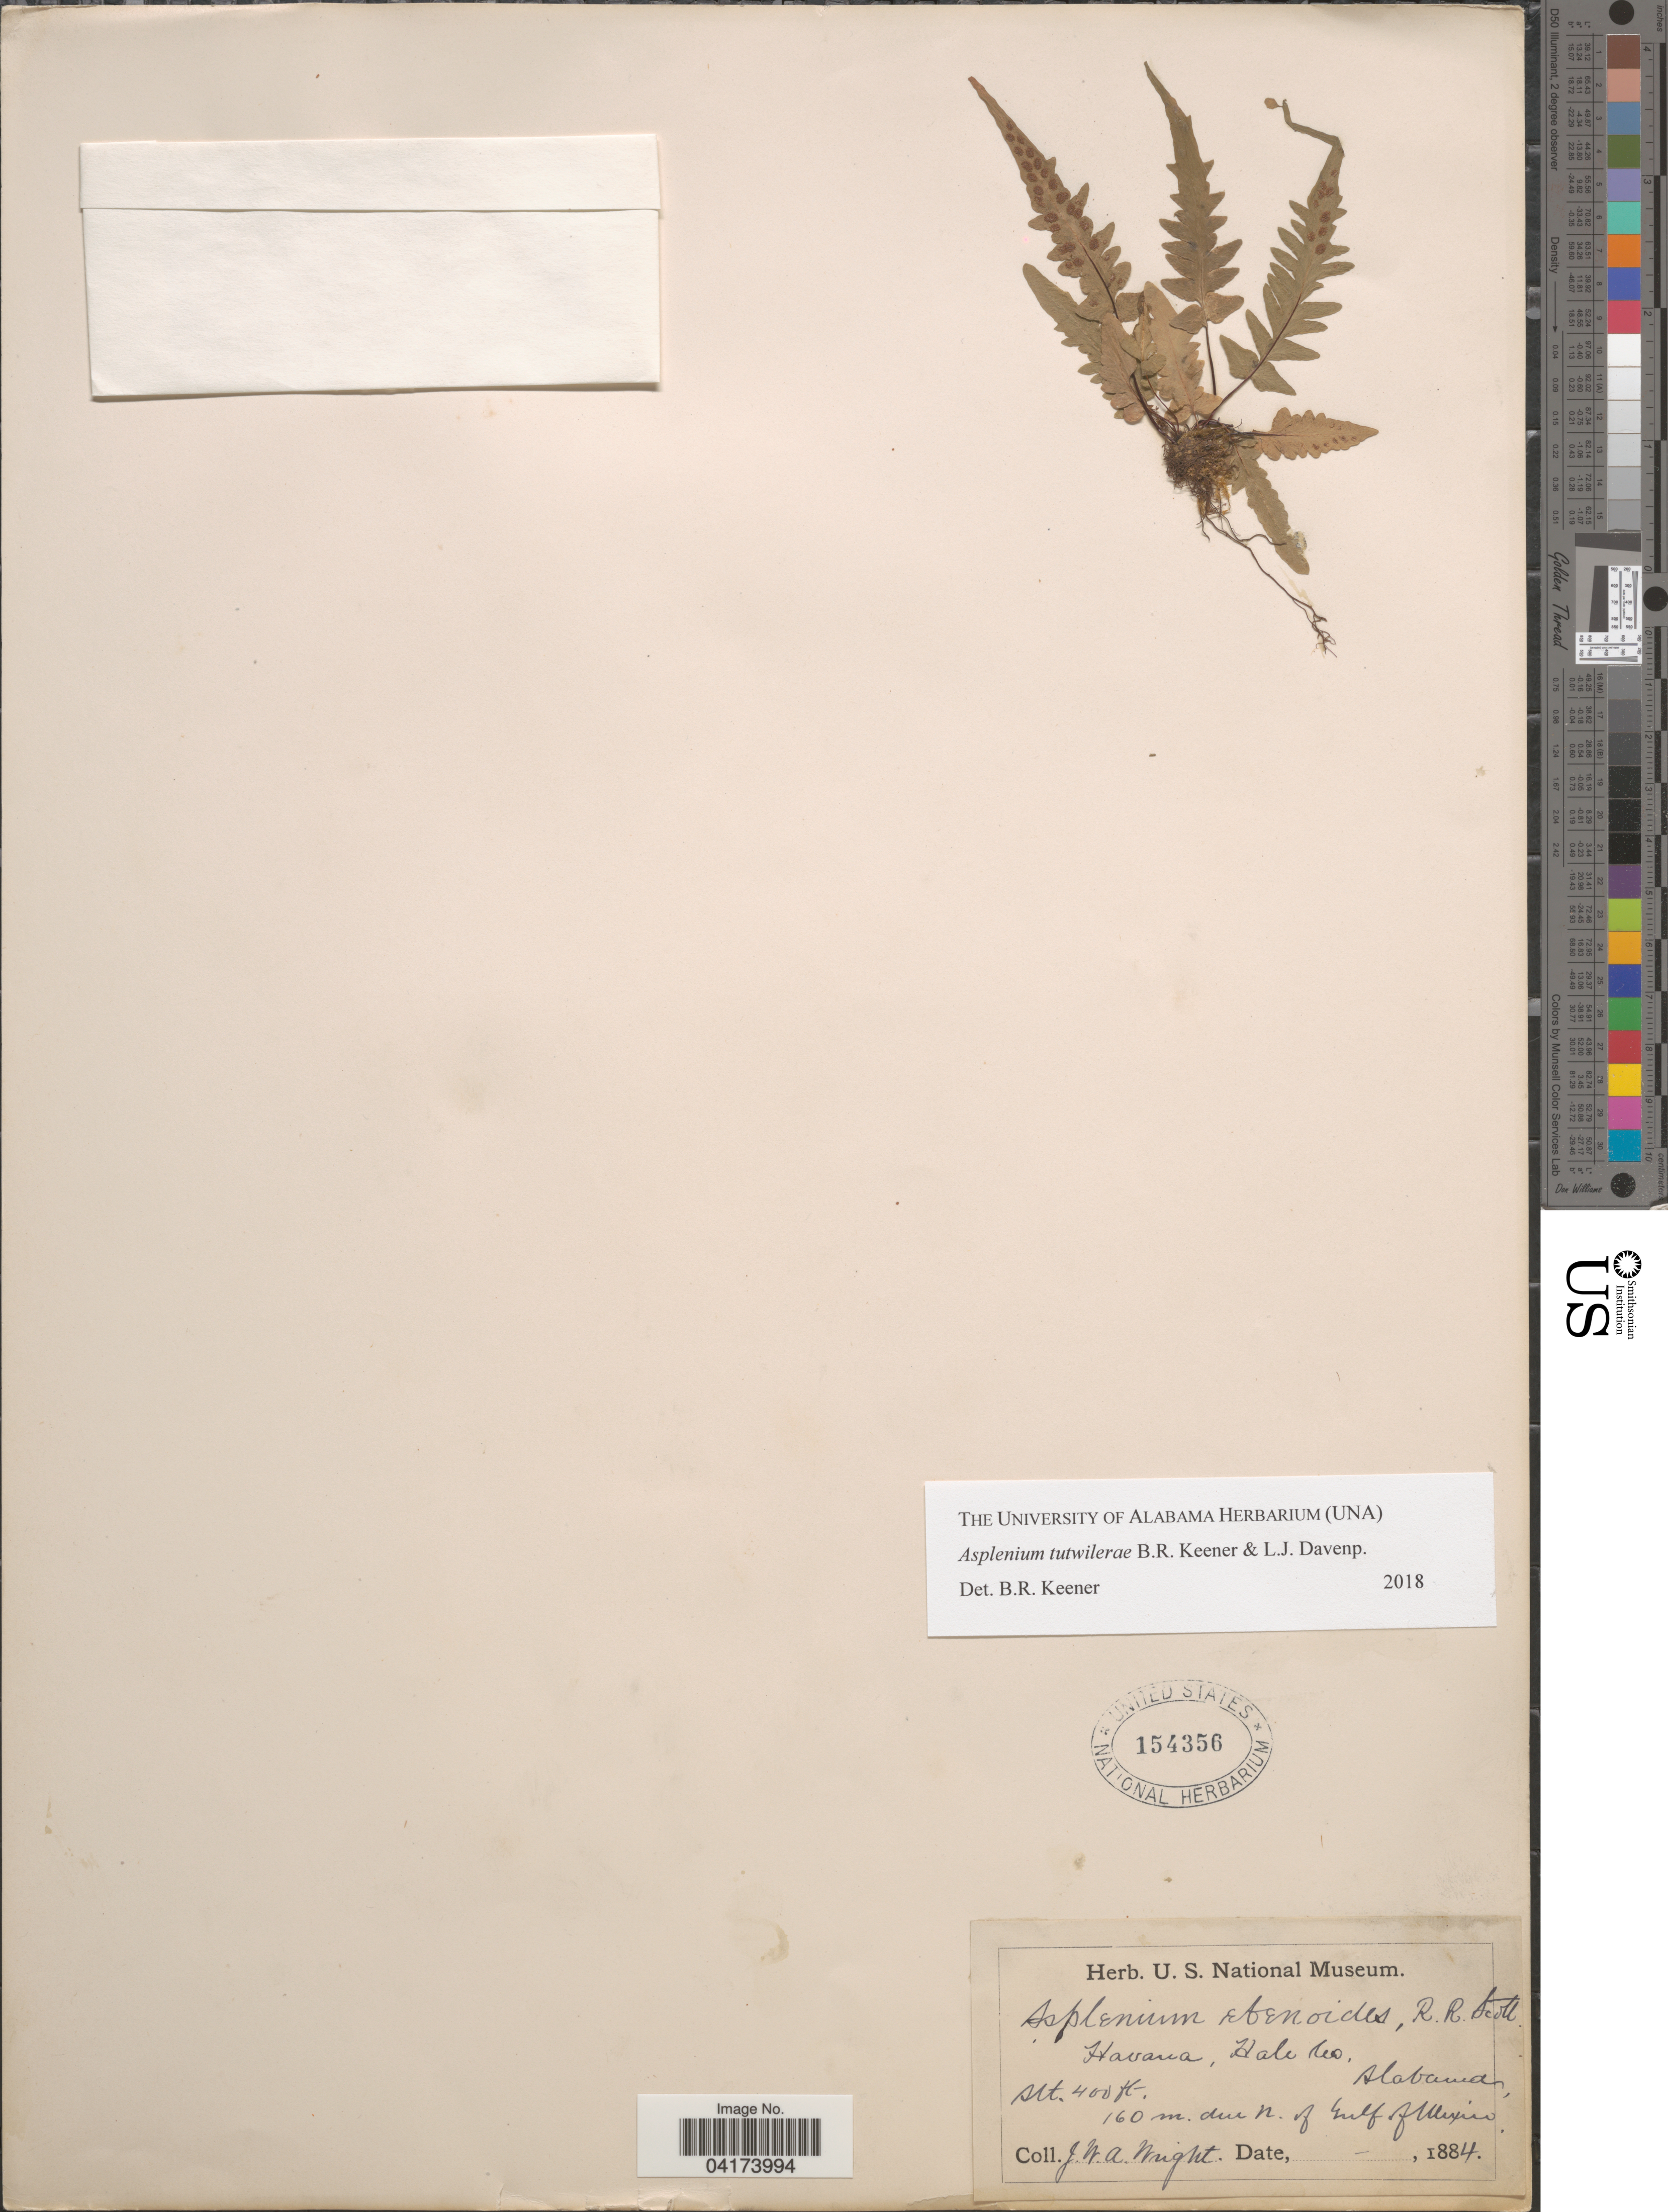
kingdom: Plantae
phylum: Tracheophyta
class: Polypodiopsida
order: Polypodiales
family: Aspleniaceae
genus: Asplenium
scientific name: Asplenium tutwilerae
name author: B.R. Keener & L.J. Davenp.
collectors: J. Wright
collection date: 1884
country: United States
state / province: Alabama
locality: Havana, Hale Co. 160 m. due N. of Gulf of Mexico.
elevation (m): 122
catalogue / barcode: US 154356